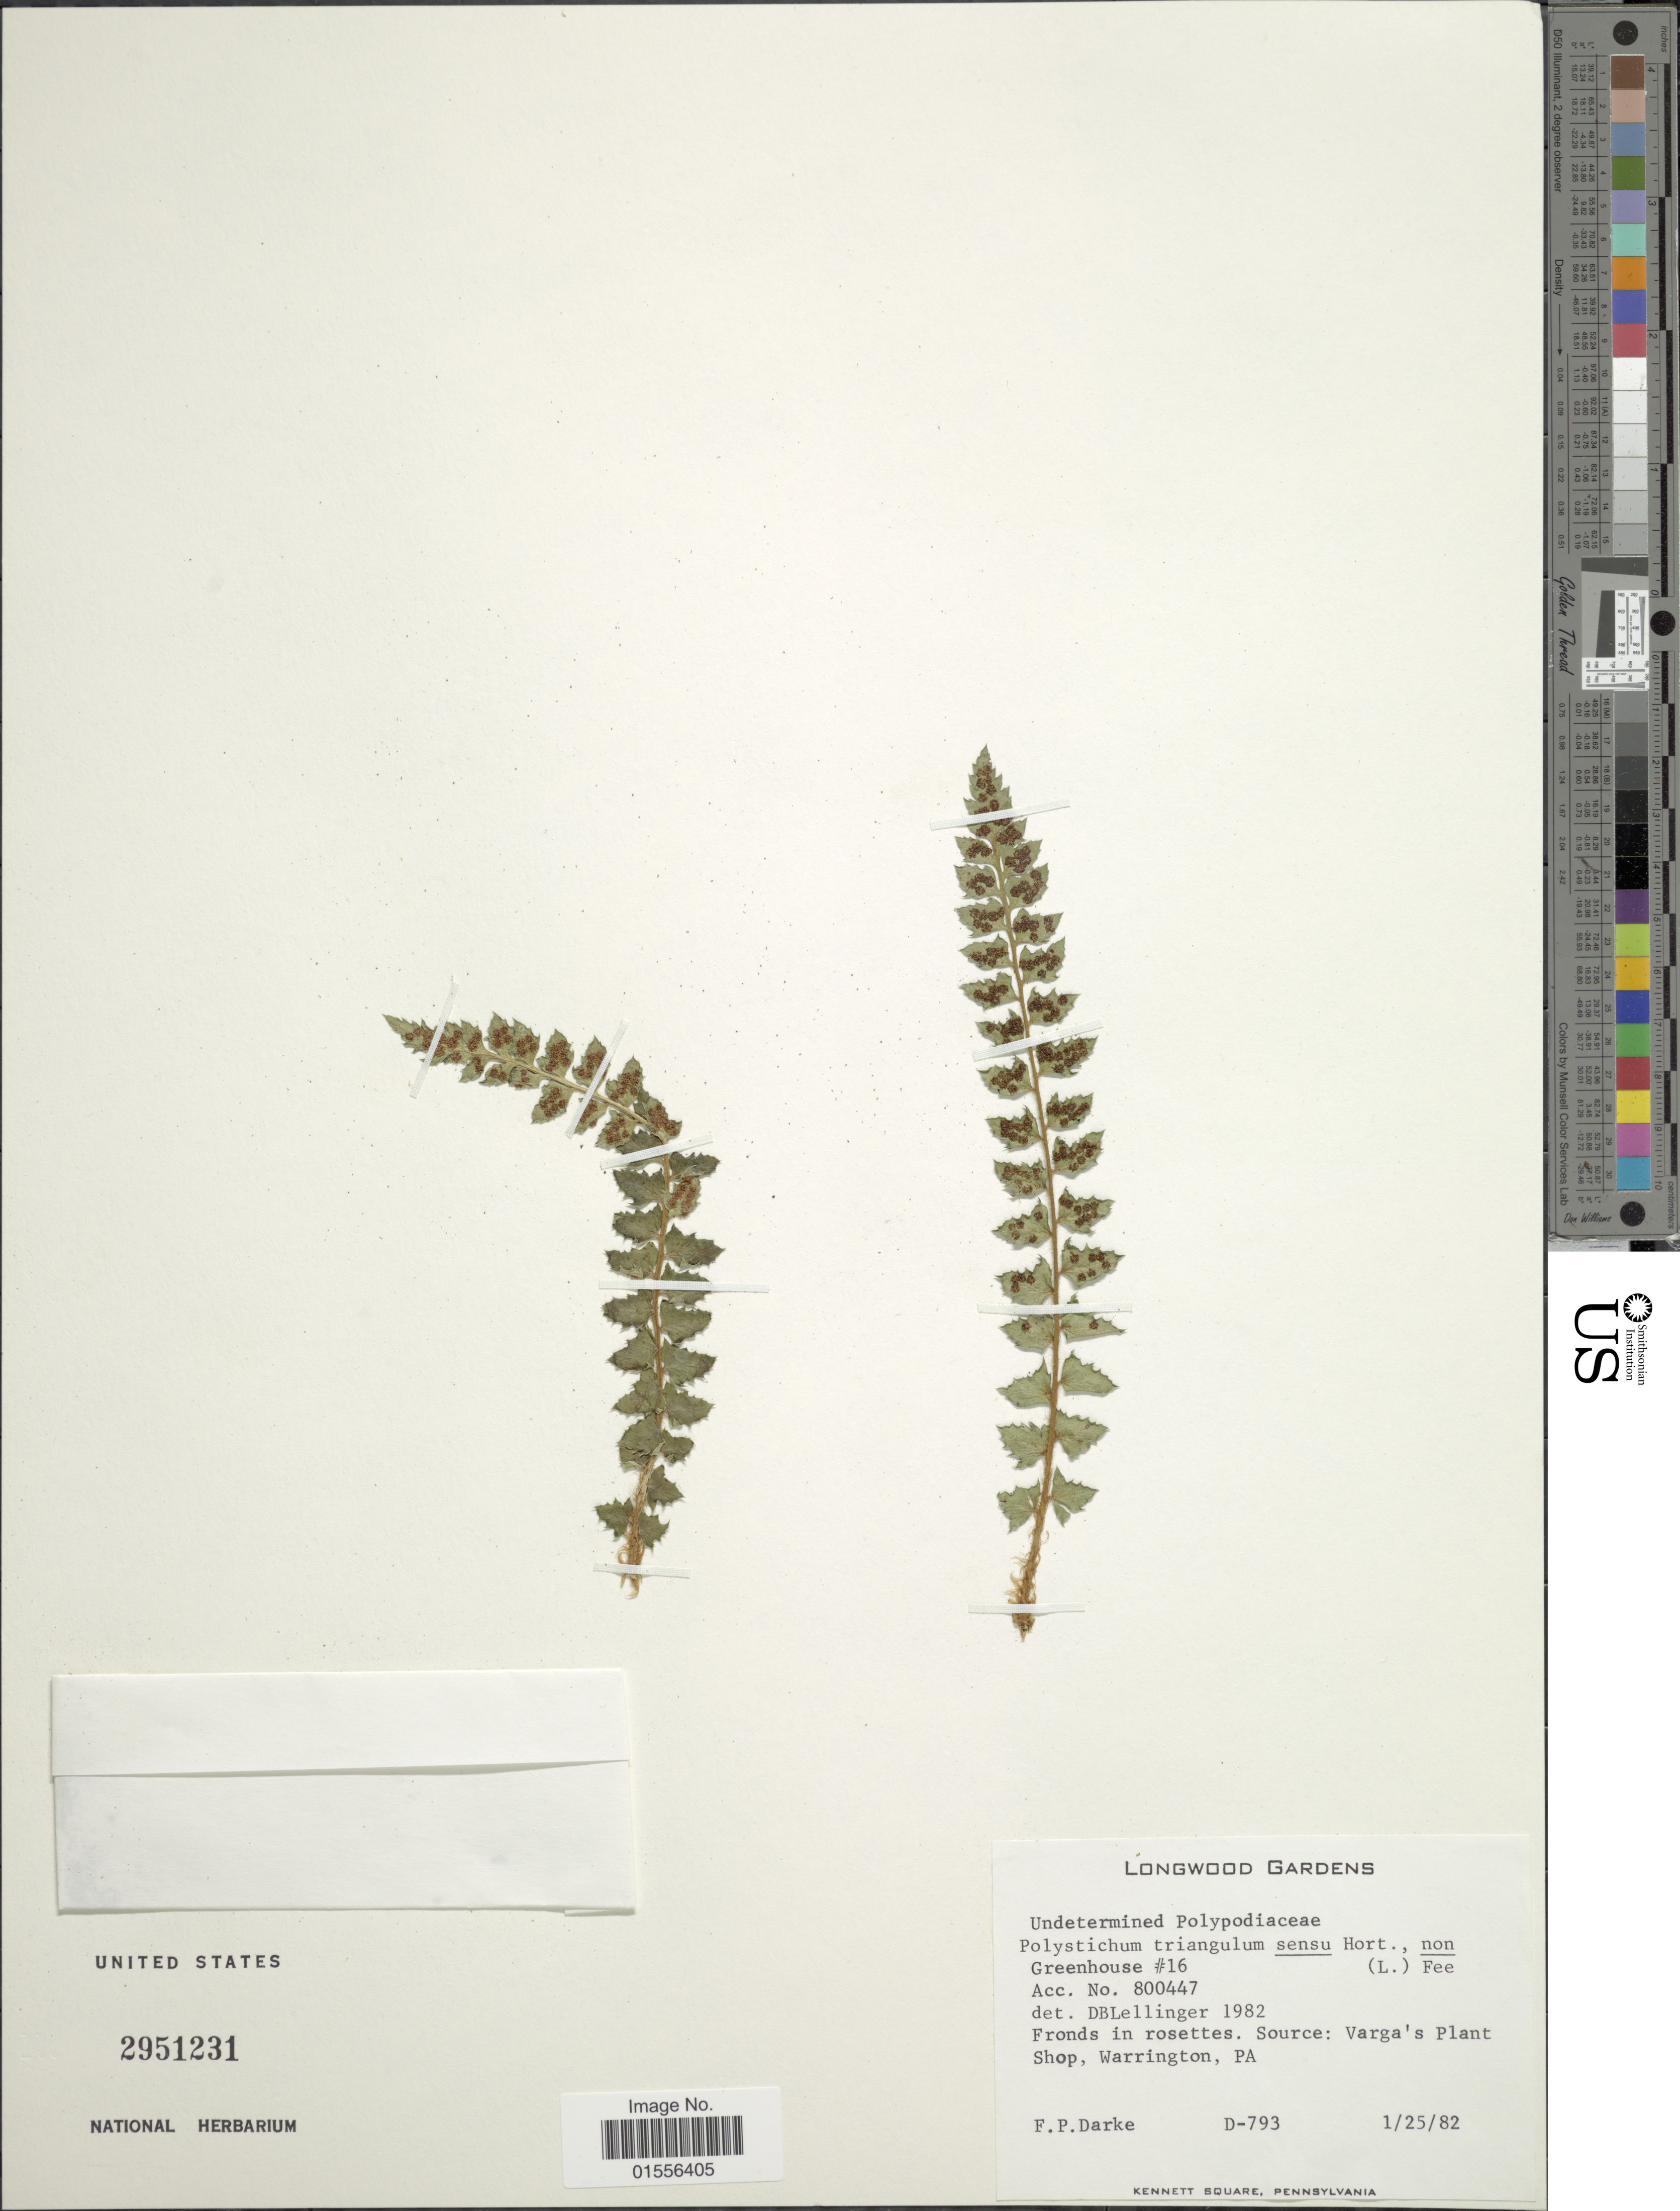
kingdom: Plantae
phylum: Tracheophyta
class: Polypodiopsida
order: Polypodiales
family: Dryopteridaceae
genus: Polystichum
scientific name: Polystichum triangulum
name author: (L.) Fée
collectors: F. Darke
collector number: D-793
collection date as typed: Transcribed d/m/y: 25/1/82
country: United States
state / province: Pennsylvania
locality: Longwoods Gardens, Greenhouse # 16, Acc. No. 800447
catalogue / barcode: US 2951231